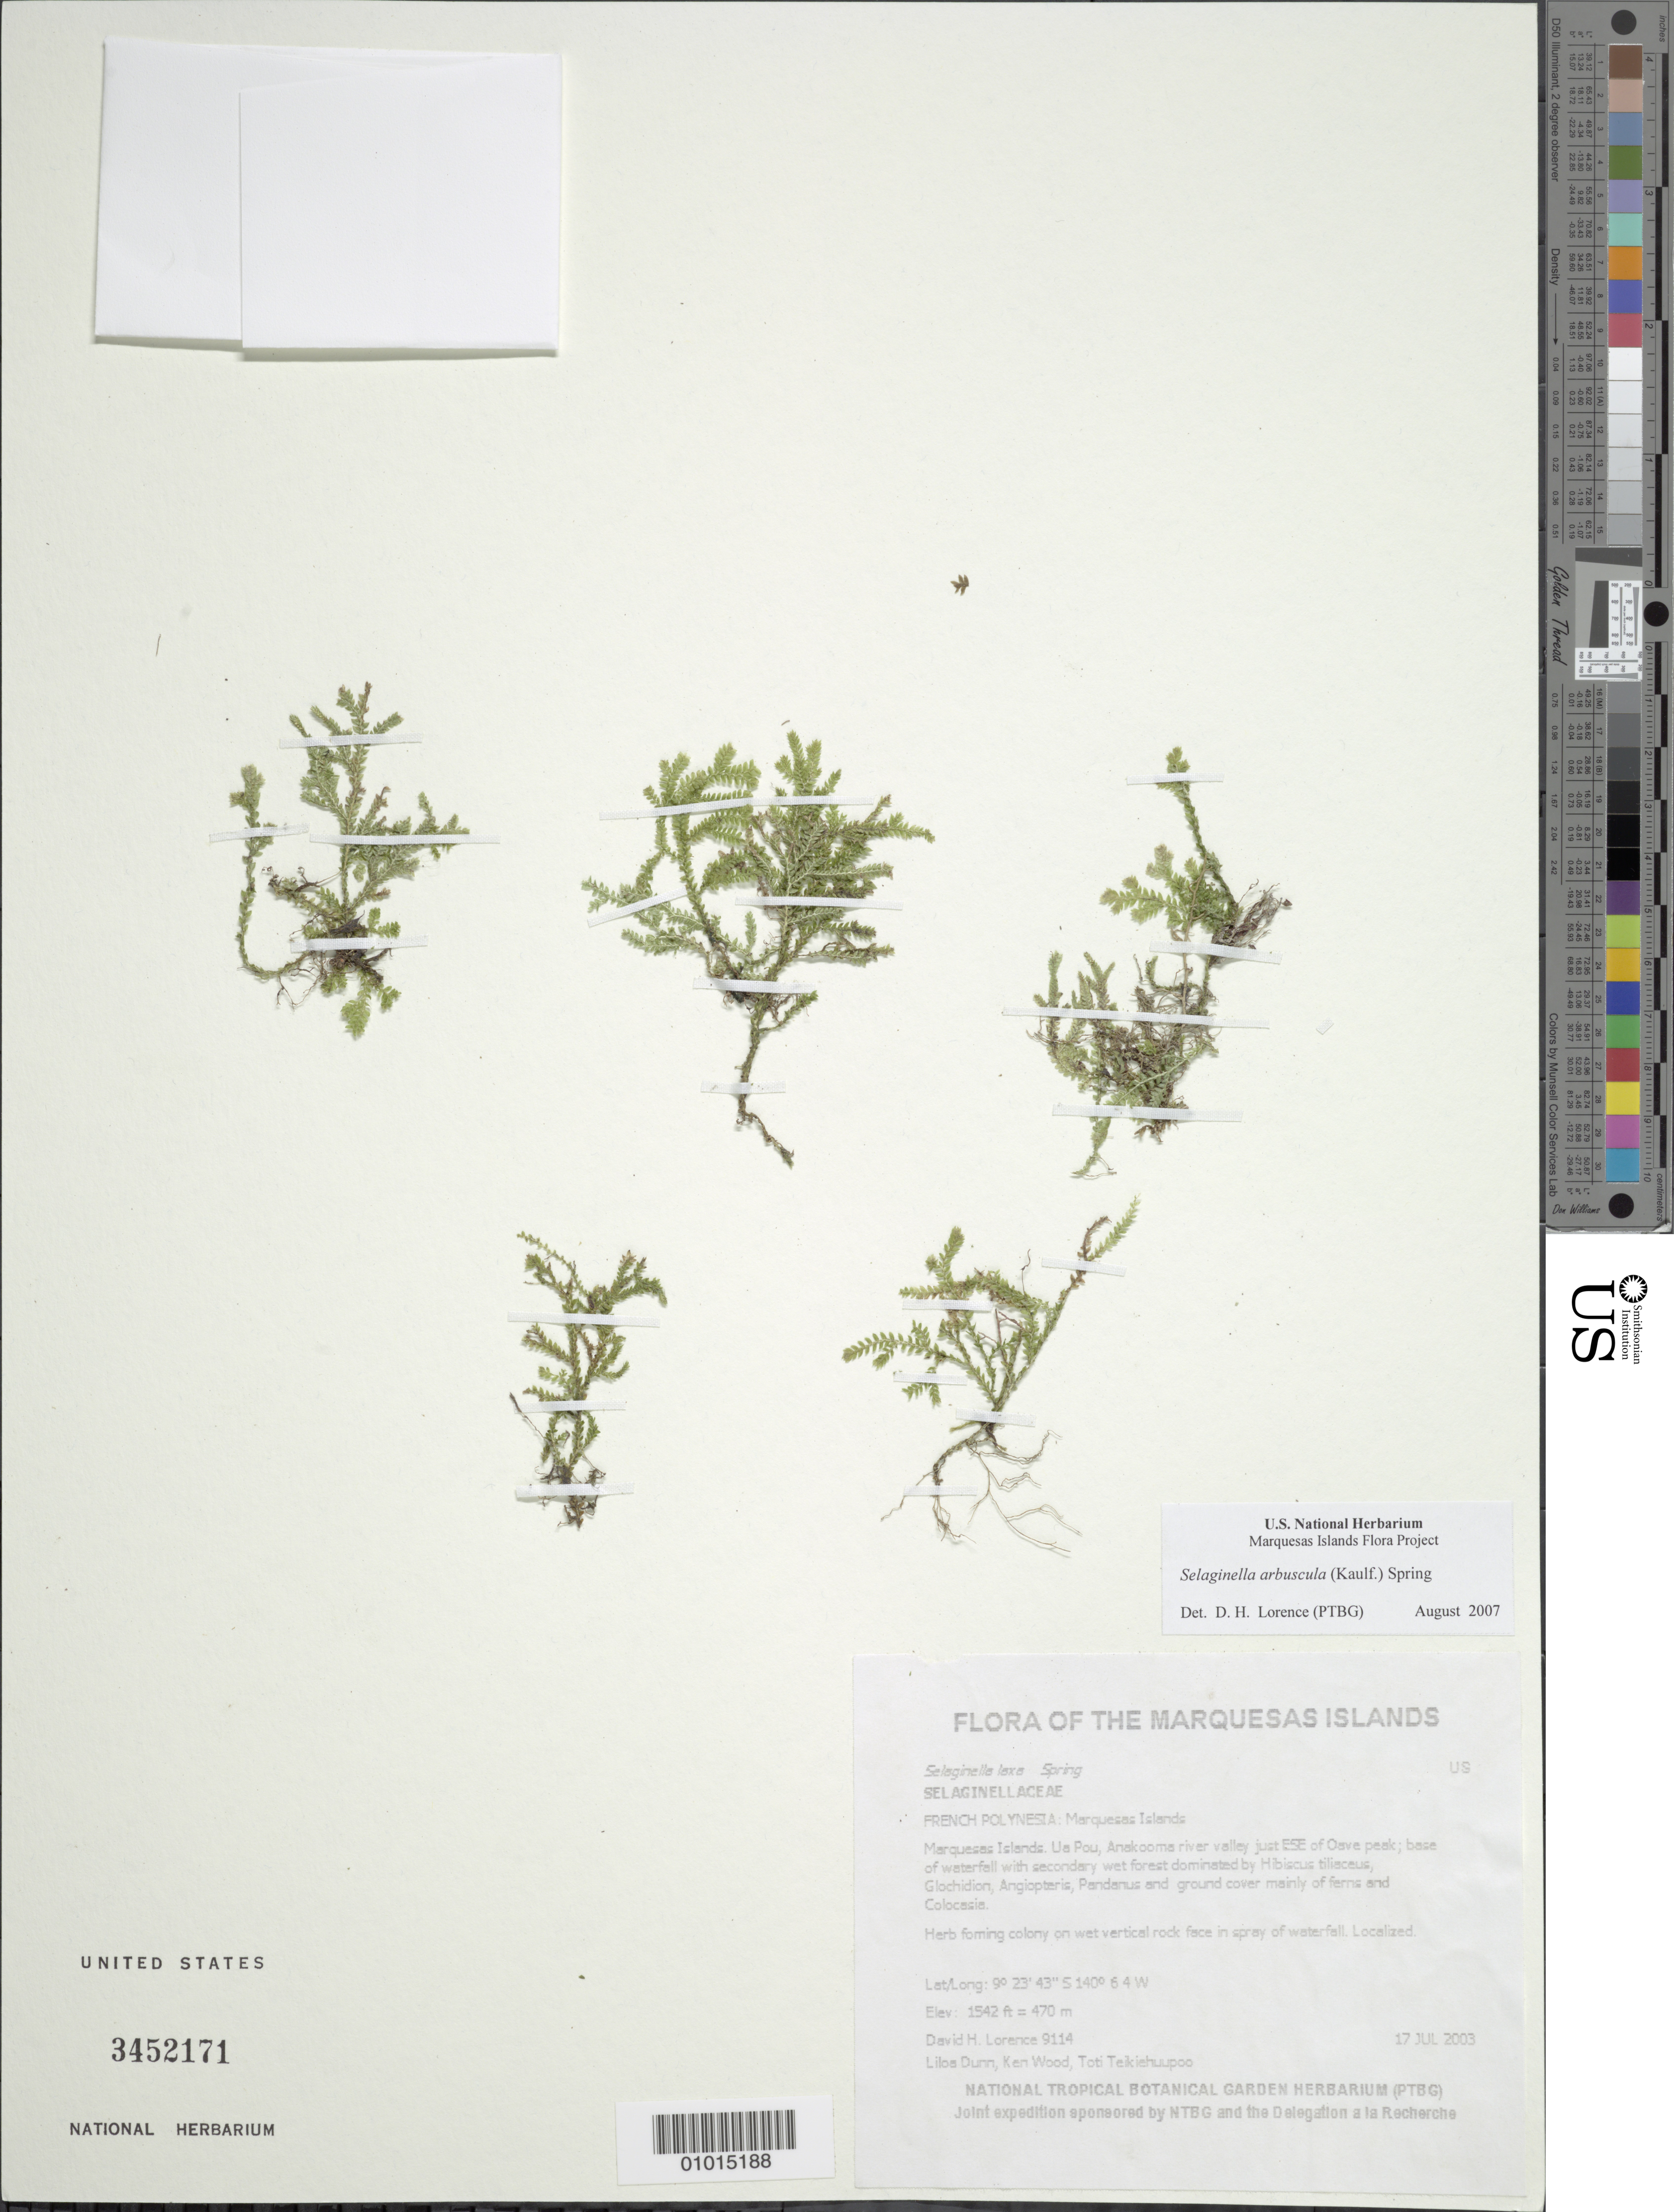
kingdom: Plantae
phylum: Tracheophyta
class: Lycopodiopsida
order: Selaginellales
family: Selaginellaceae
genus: Selaginella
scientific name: Selaginella arbuscula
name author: (Kualf.) Spring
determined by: Smith, Alan R., (UC)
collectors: D. Lorence, L. Dunn, K. R. Wood & T. Teikiehuupoo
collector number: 9114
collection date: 2003-07-17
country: French Polynesia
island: Ua Pou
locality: Anakooma river valley just ESE of Oave peak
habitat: Base of waterfall with secondary wet forest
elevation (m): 470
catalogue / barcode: US 3452171